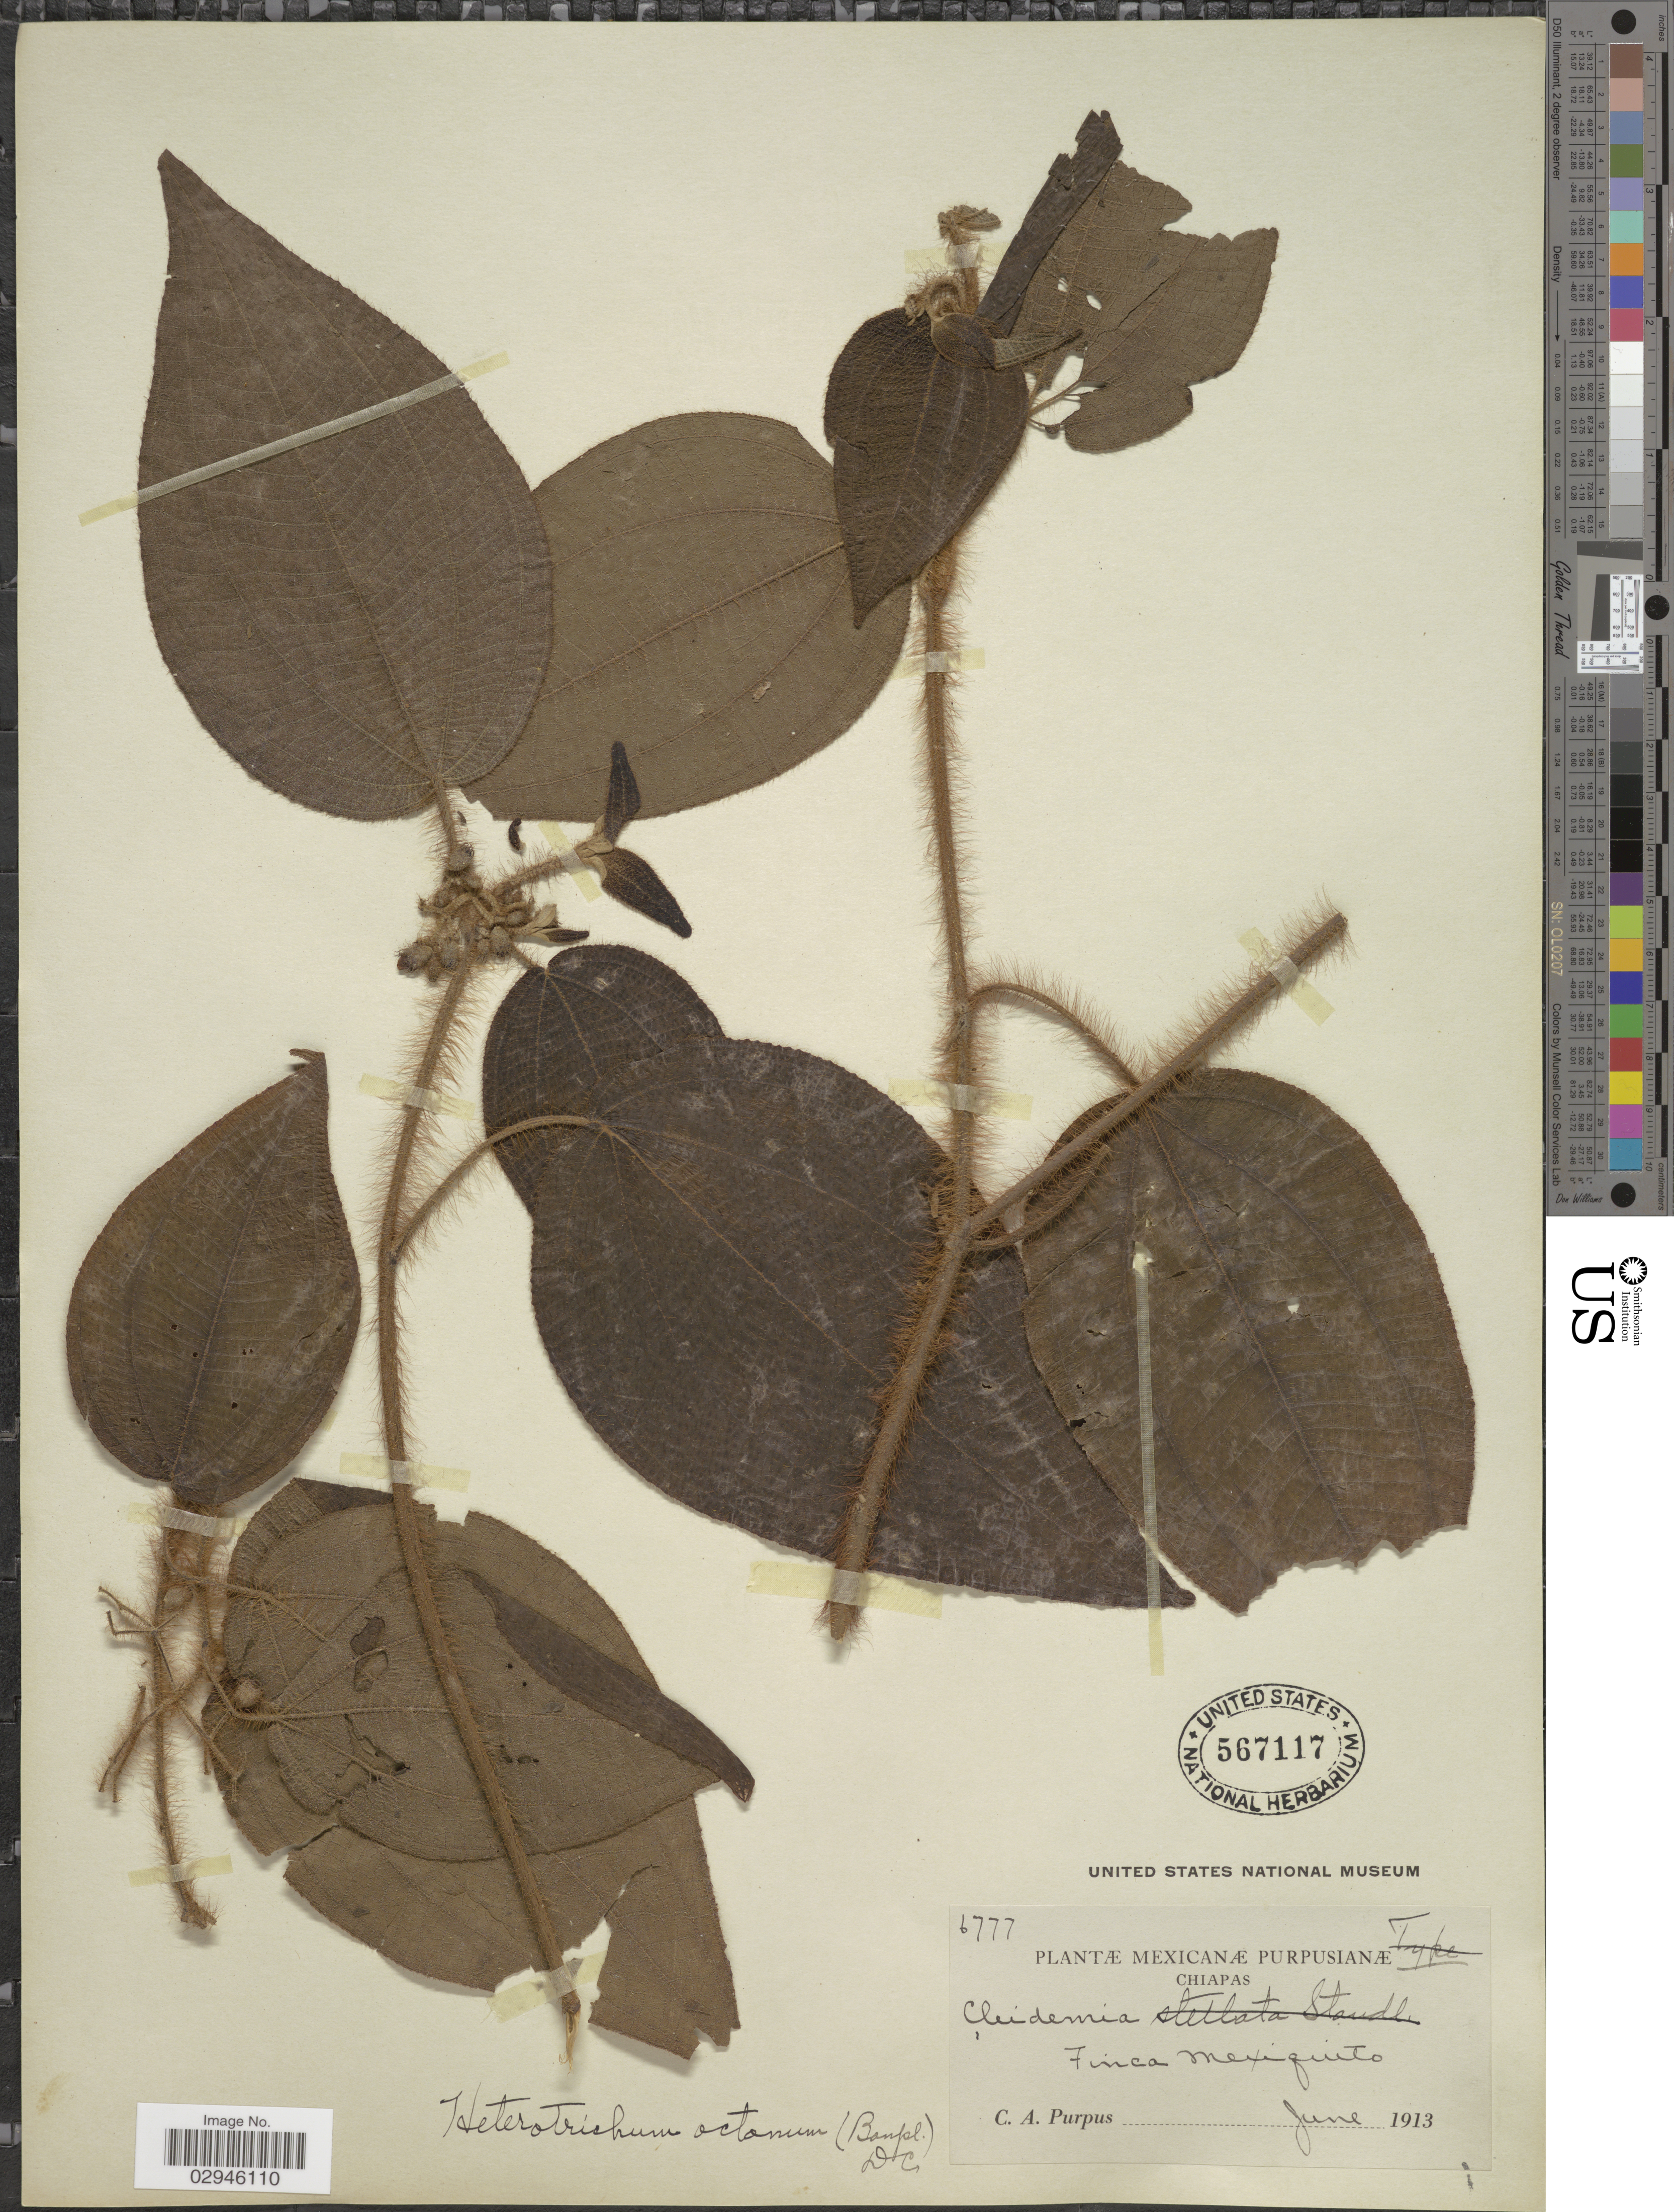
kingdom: Plantae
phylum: Tracheophyta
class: Magnoliopsida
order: Myrtales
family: Melastomataceae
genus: Heterotrichum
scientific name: Heterotrichum octonum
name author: (Bonpl.) DC.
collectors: C. A. Purpus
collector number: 6777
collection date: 1913-06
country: Mexico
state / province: Chiapas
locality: Finca Mexiquito.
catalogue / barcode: US 567117